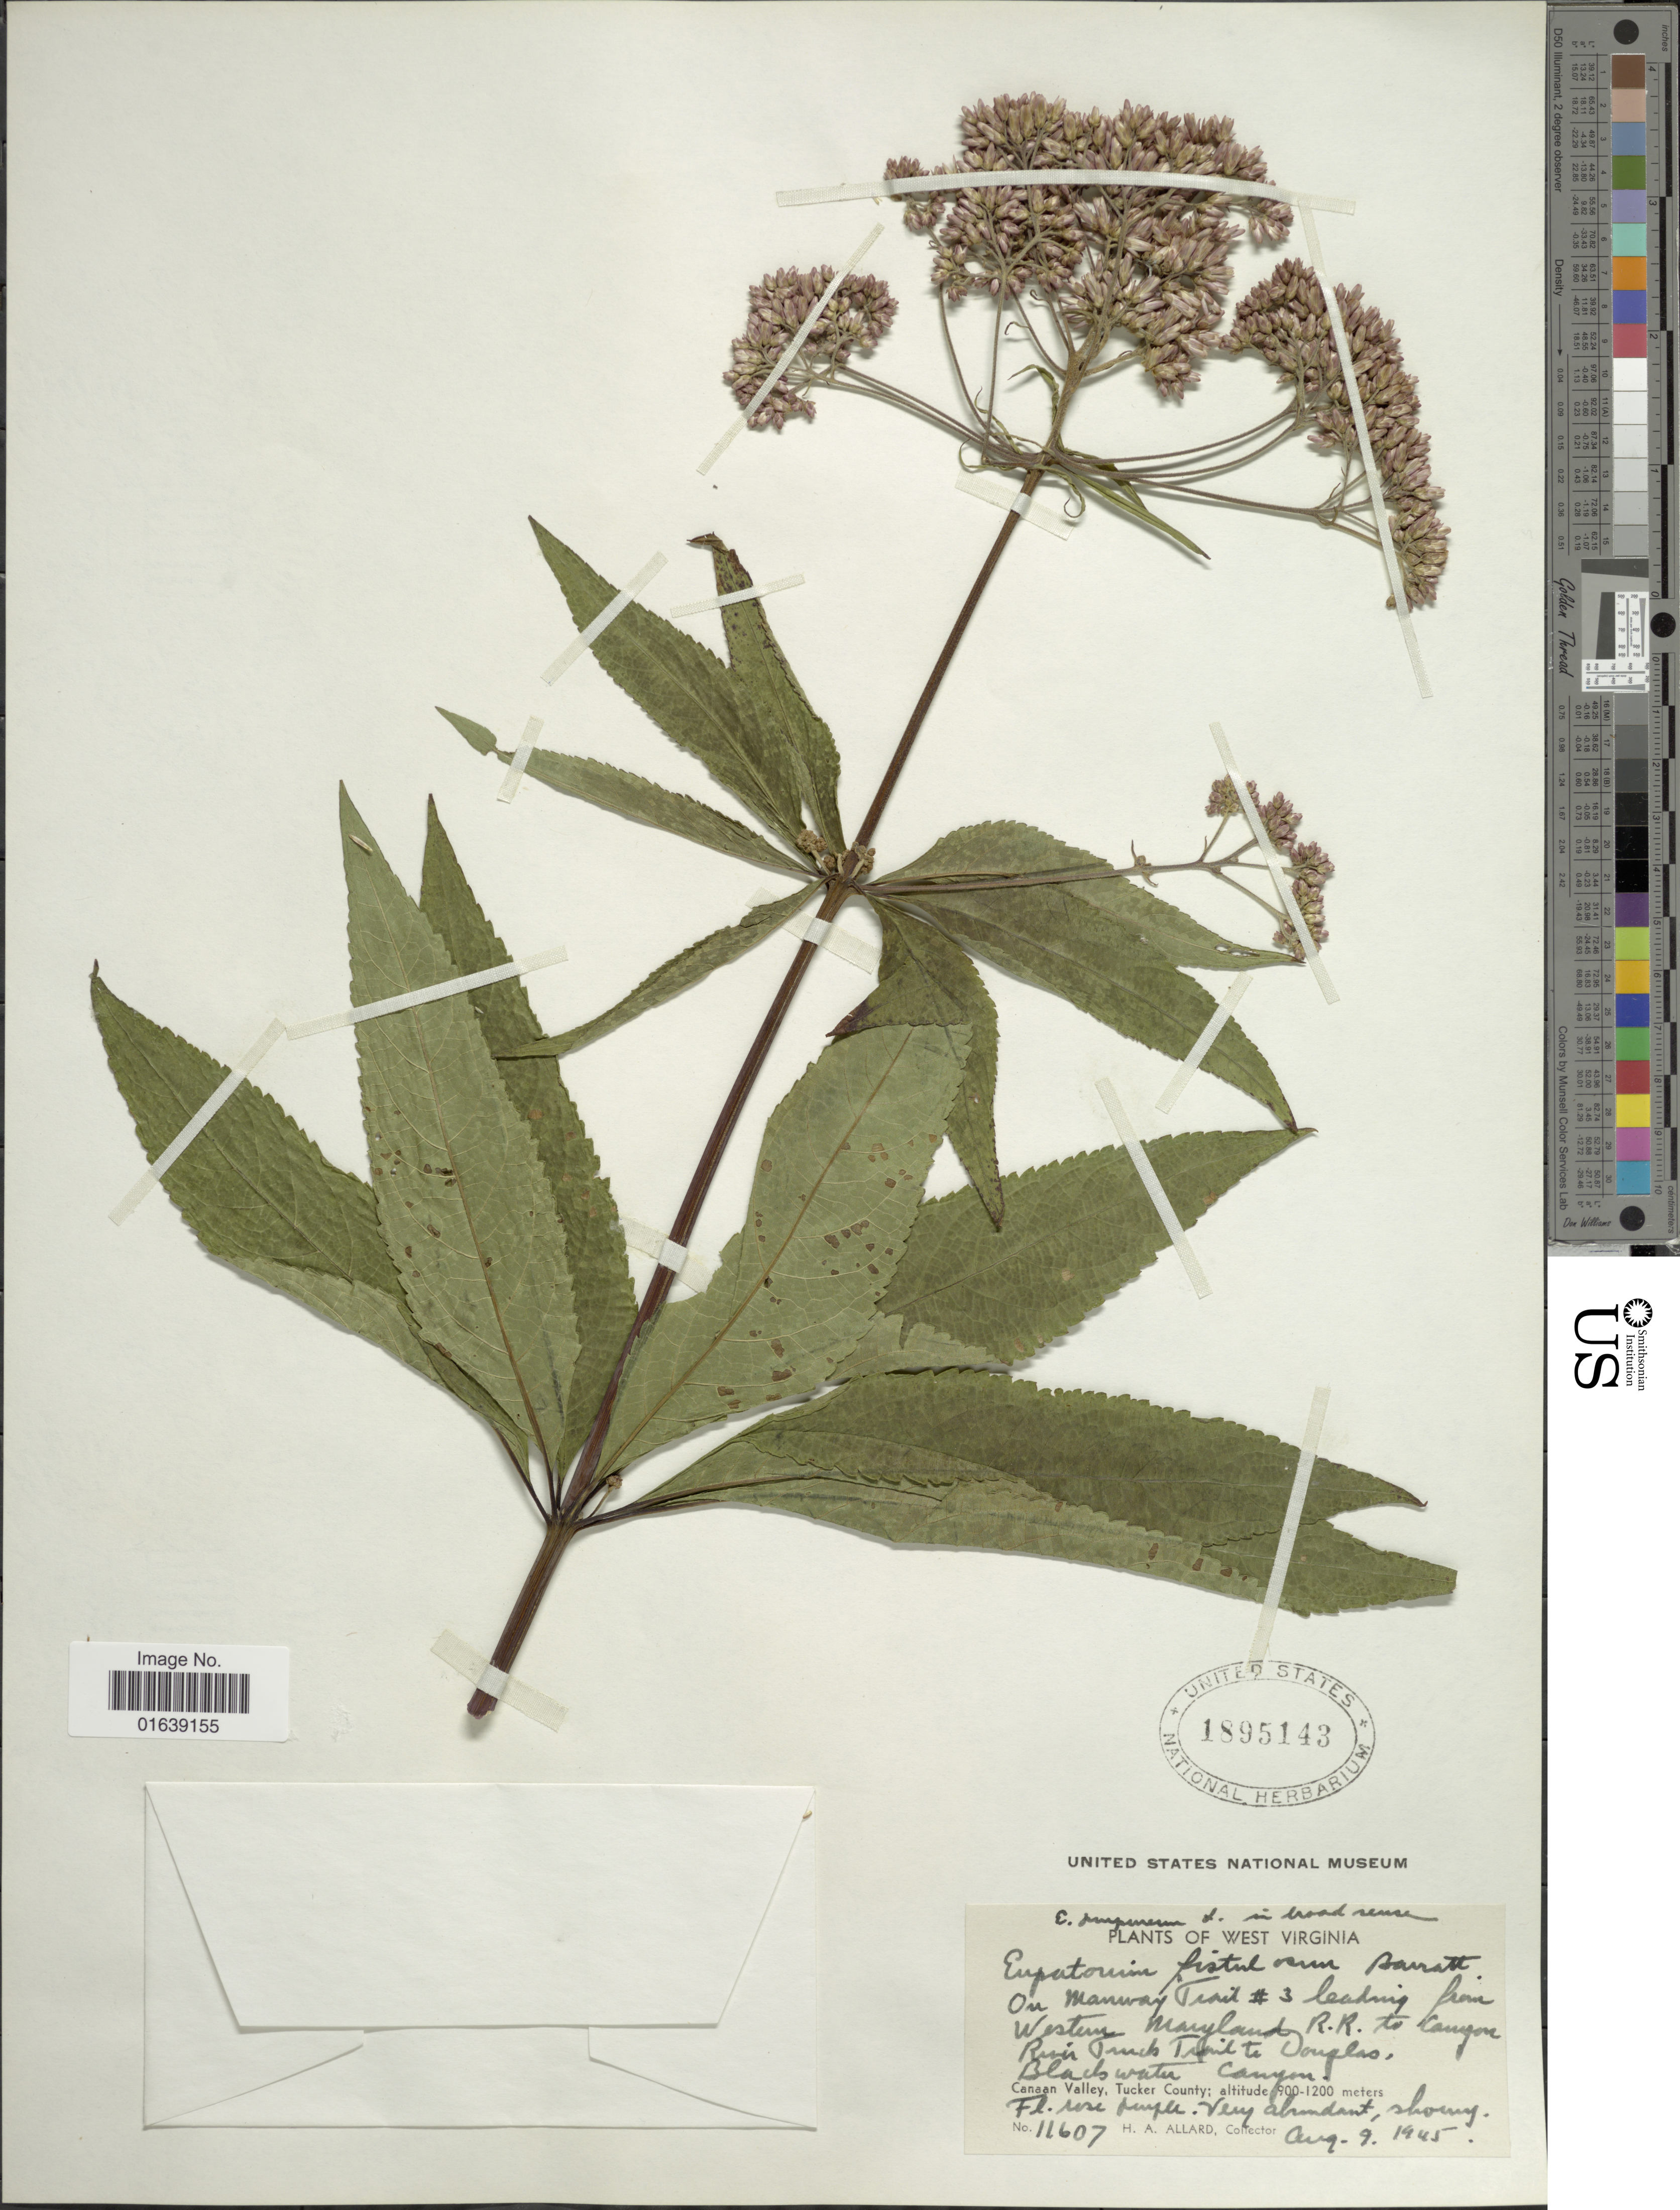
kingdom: Plantae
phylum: Tracheophyta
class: Magnoliopsida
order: Asterales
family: Asteraceae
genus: Eupatorium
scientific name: Eupatorium fistulosum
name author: Barratt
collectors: H. A. Allard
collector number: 11607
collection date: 1945-08-09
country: United States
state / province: West Virginia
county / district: Tucker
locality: On Manway Trail # 3 leading from Western Maryland RR. to Canyon River Track Trail to Douglas, Blackwater canyon. Canaan Valley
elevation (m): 900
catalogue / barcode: US 1895143